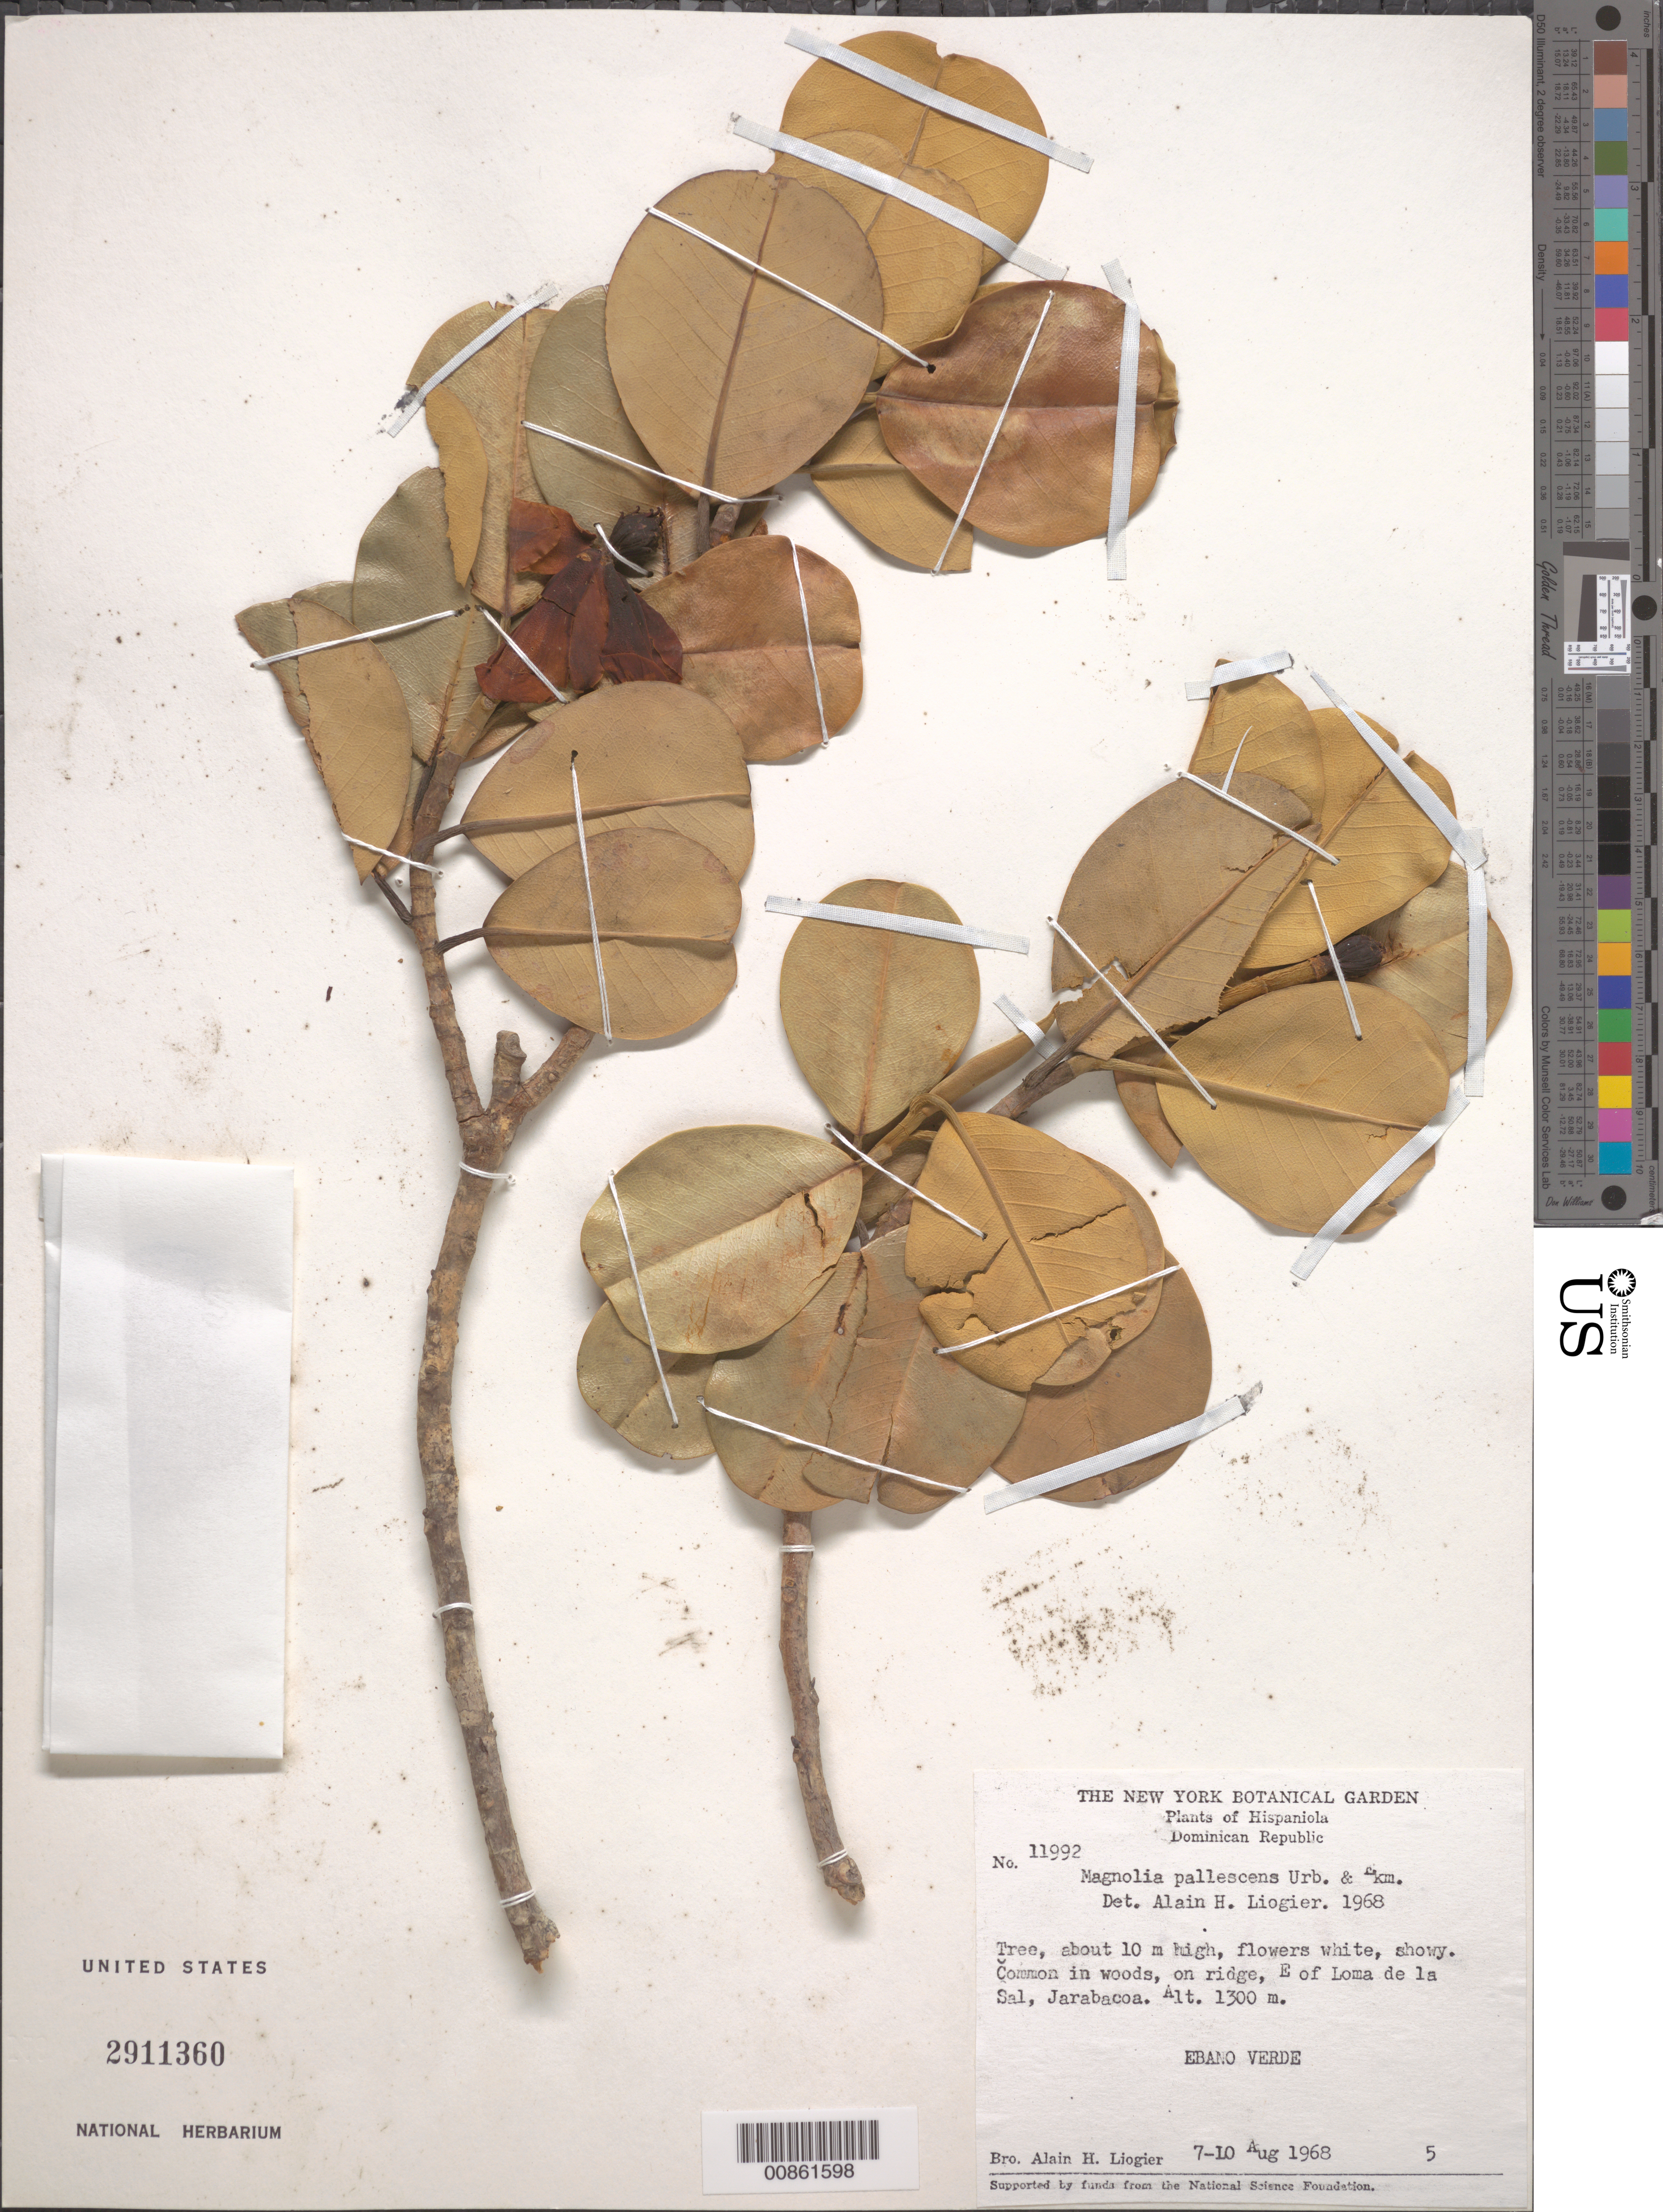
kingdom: Plantae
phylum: Tracheophyta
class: Magnoliopsida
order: Magnoliales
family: Magnoliaceae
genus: Magnolia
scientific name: Magnolia pallescens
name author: Urb. & Ekman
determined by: Liogier, Alain H.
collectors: A. H. Liogier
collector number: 11992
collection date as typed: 07 Aug 1968 to 10 Aug 1968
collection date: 1968-08-07/1968-08-10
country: Dominican Republic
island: Hispaniola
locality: E of Loma de la Sal, Jarabacoa.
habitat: On ridge. Common in woods.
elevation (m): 1300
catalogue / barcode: US 2911360